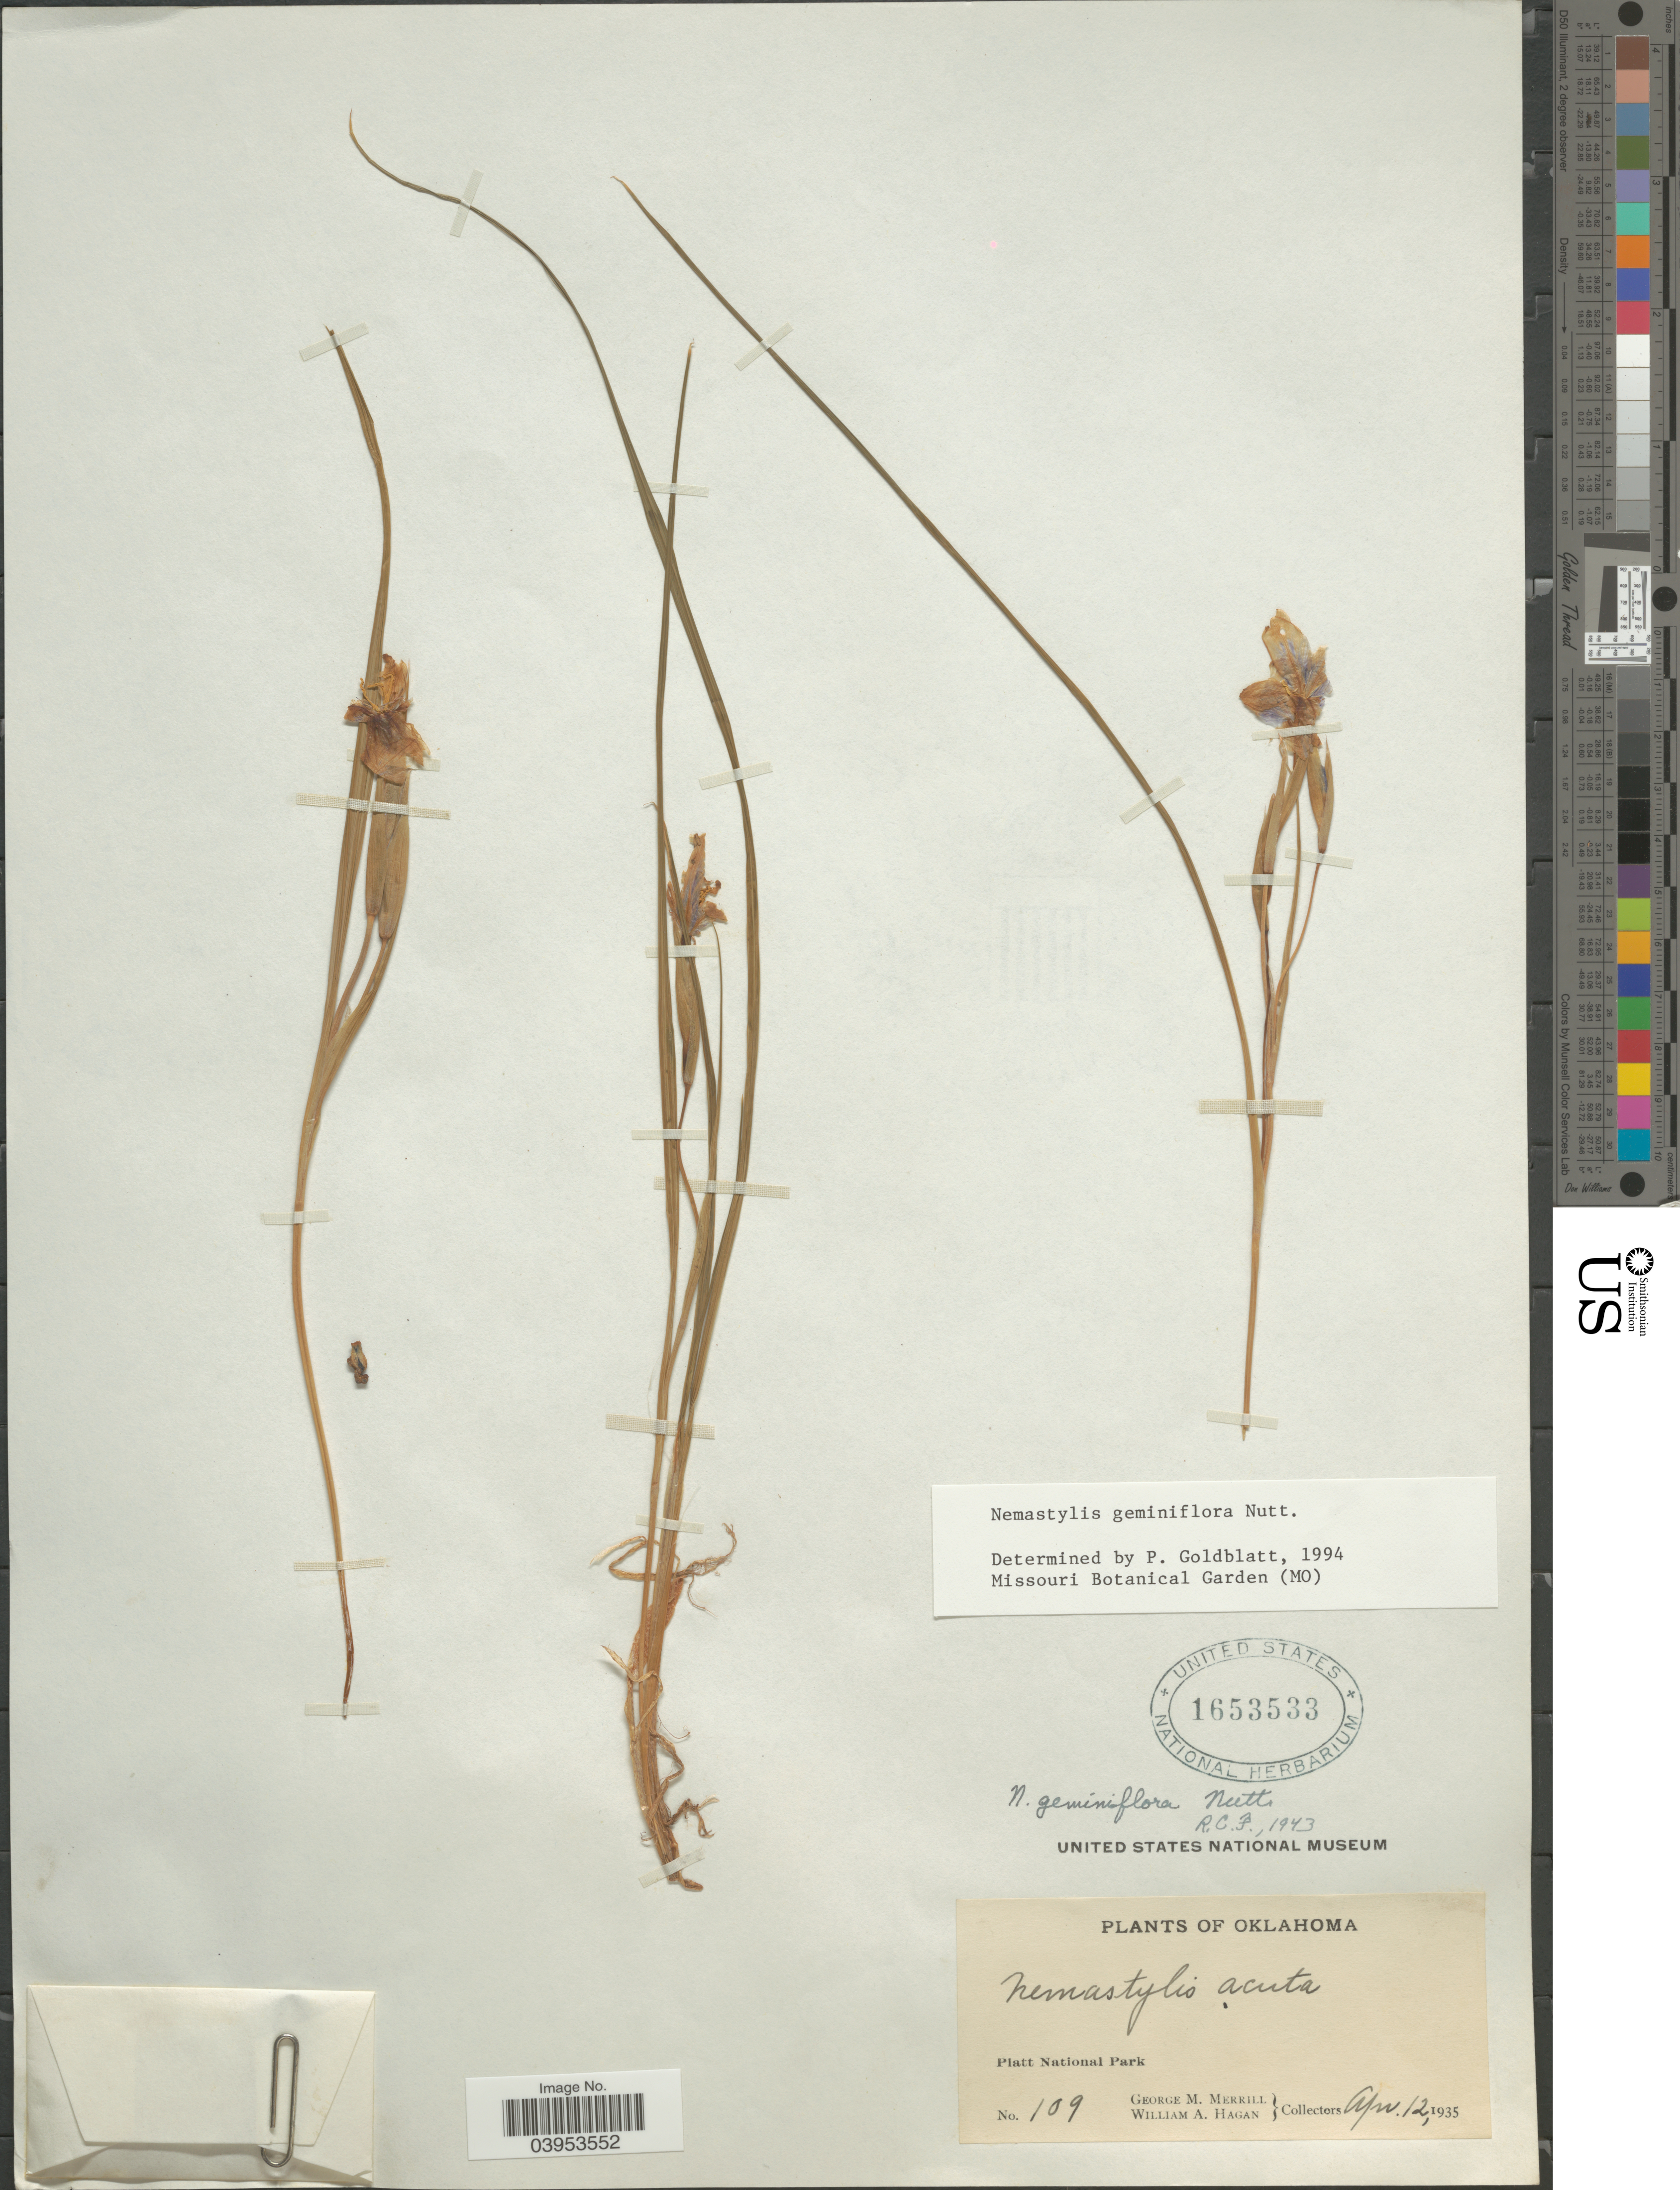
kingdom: Plantae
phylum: Tracheophyta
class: Liliopsida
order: Asparagales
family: Iridaceae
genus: Nemastylis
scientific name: Nemastylis geminiflora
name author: Nutt.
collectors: G. M. Merrill & W. Hagan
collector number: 109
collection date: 1935-04-12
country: United States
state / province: Oklahoma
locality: Platt National Park.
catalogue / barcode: US 1653533